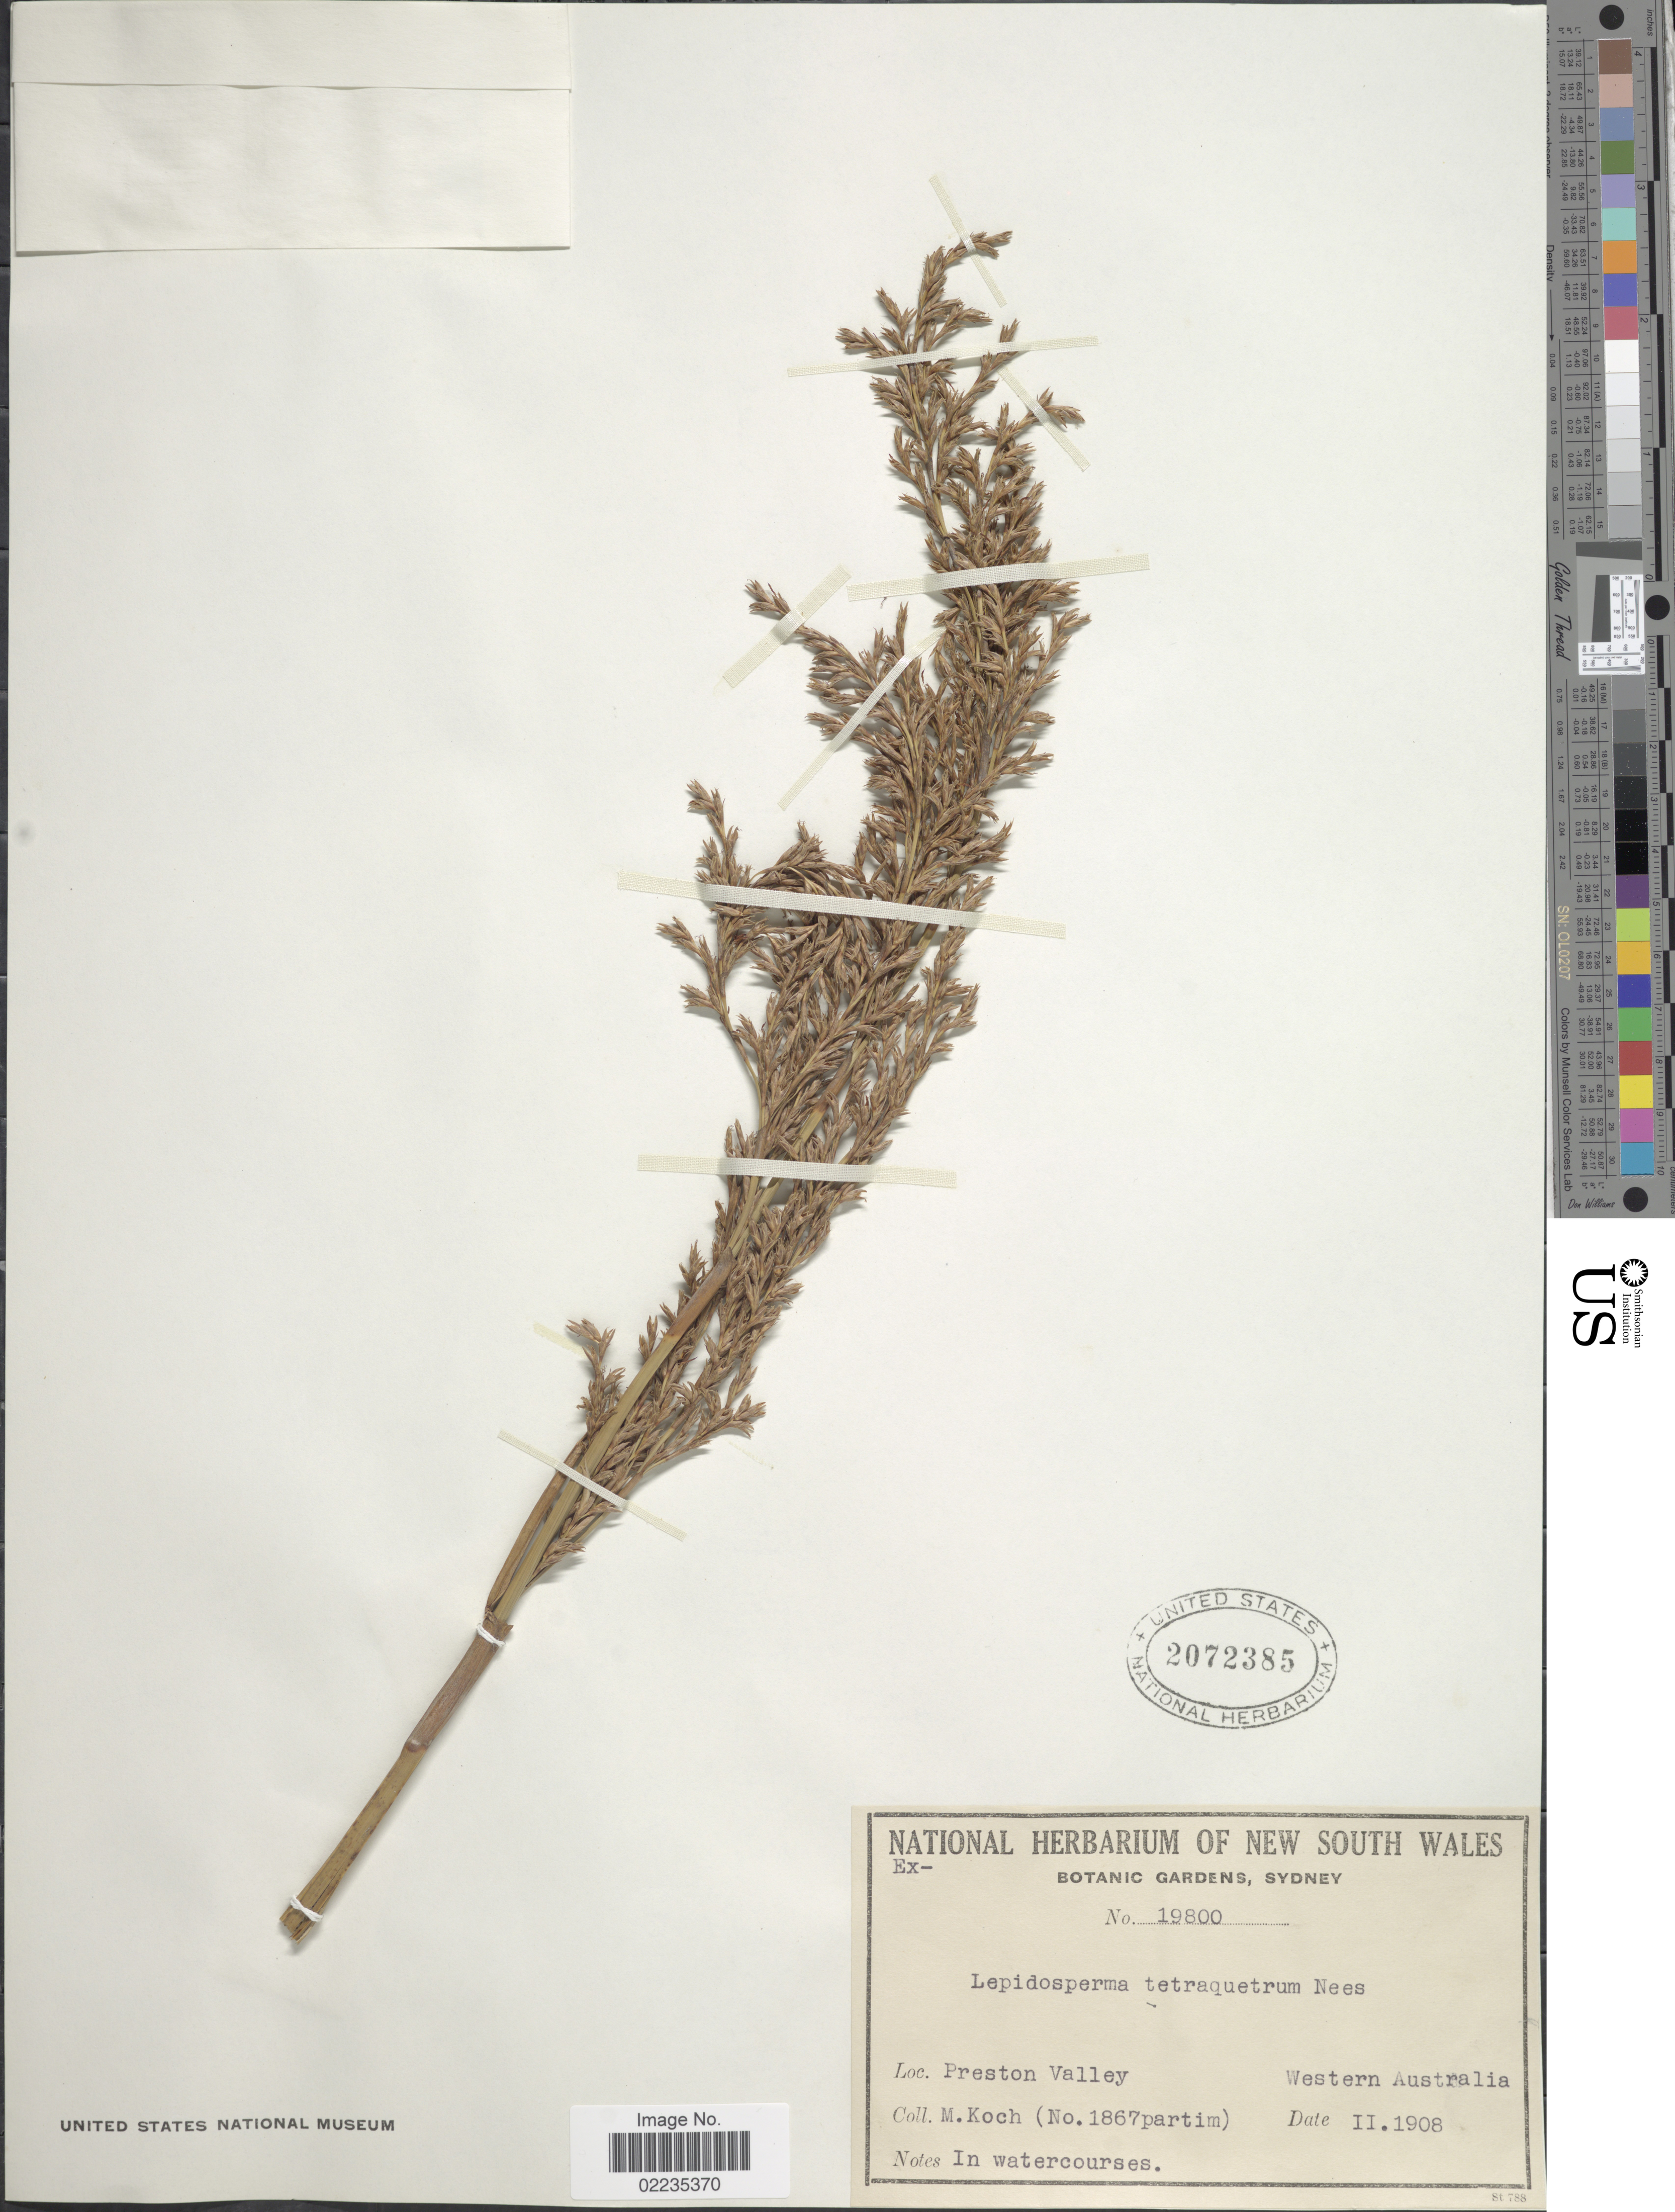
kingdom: Plantae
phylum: Tracheophyta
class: Liliopsida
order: Poales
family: Cyperaceae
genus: Lepidosperma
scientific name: Lepidosperma tetraquetrum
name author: Nees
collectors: M. Koch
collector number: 198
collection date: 1908-02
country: Australia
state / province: Western Australia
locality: Preston Valley, Western Australia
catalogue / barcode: US 2072385